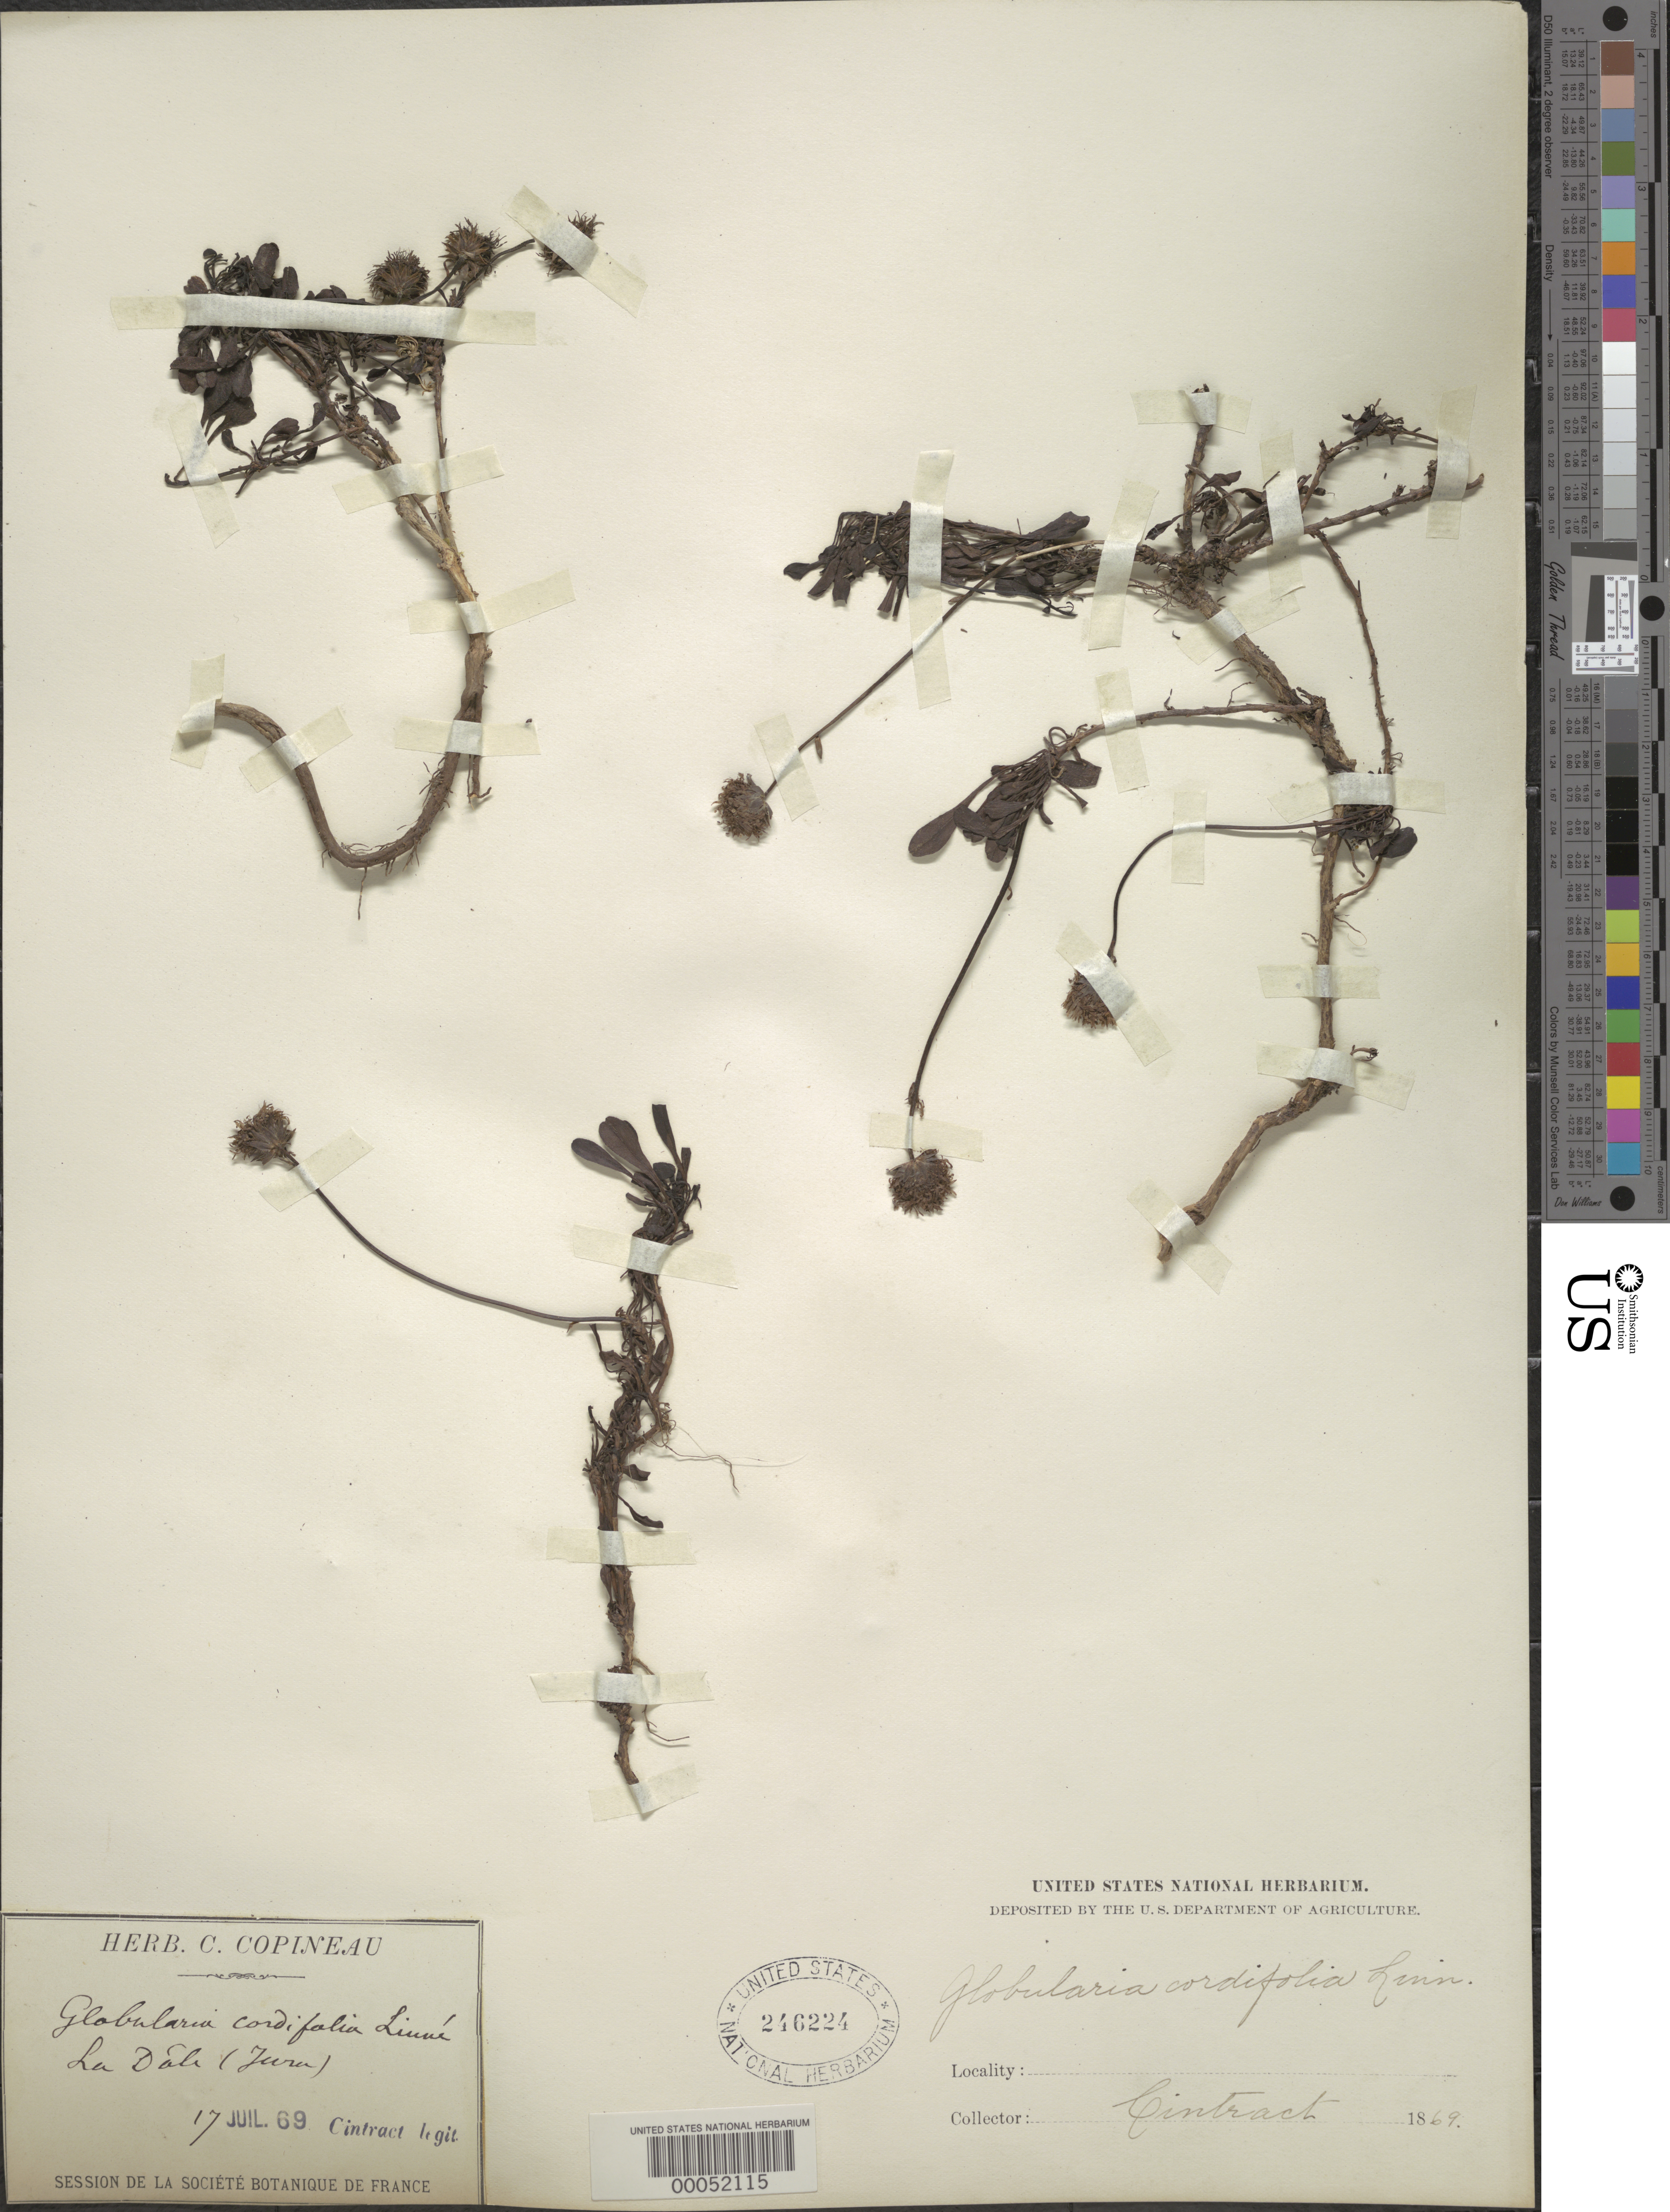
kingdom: Plantae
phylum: Tracheophyta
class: Magnoliopsida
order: Lamiales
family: Plantaginaceae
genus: Globularia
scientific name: Globularia cordifolia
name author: L.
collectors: Cintract, --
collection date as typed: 17 Jul 1869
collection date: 1869-07-17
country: France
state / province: Bourgogne-Franche-Comté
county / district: Jura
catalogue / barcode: US 246224